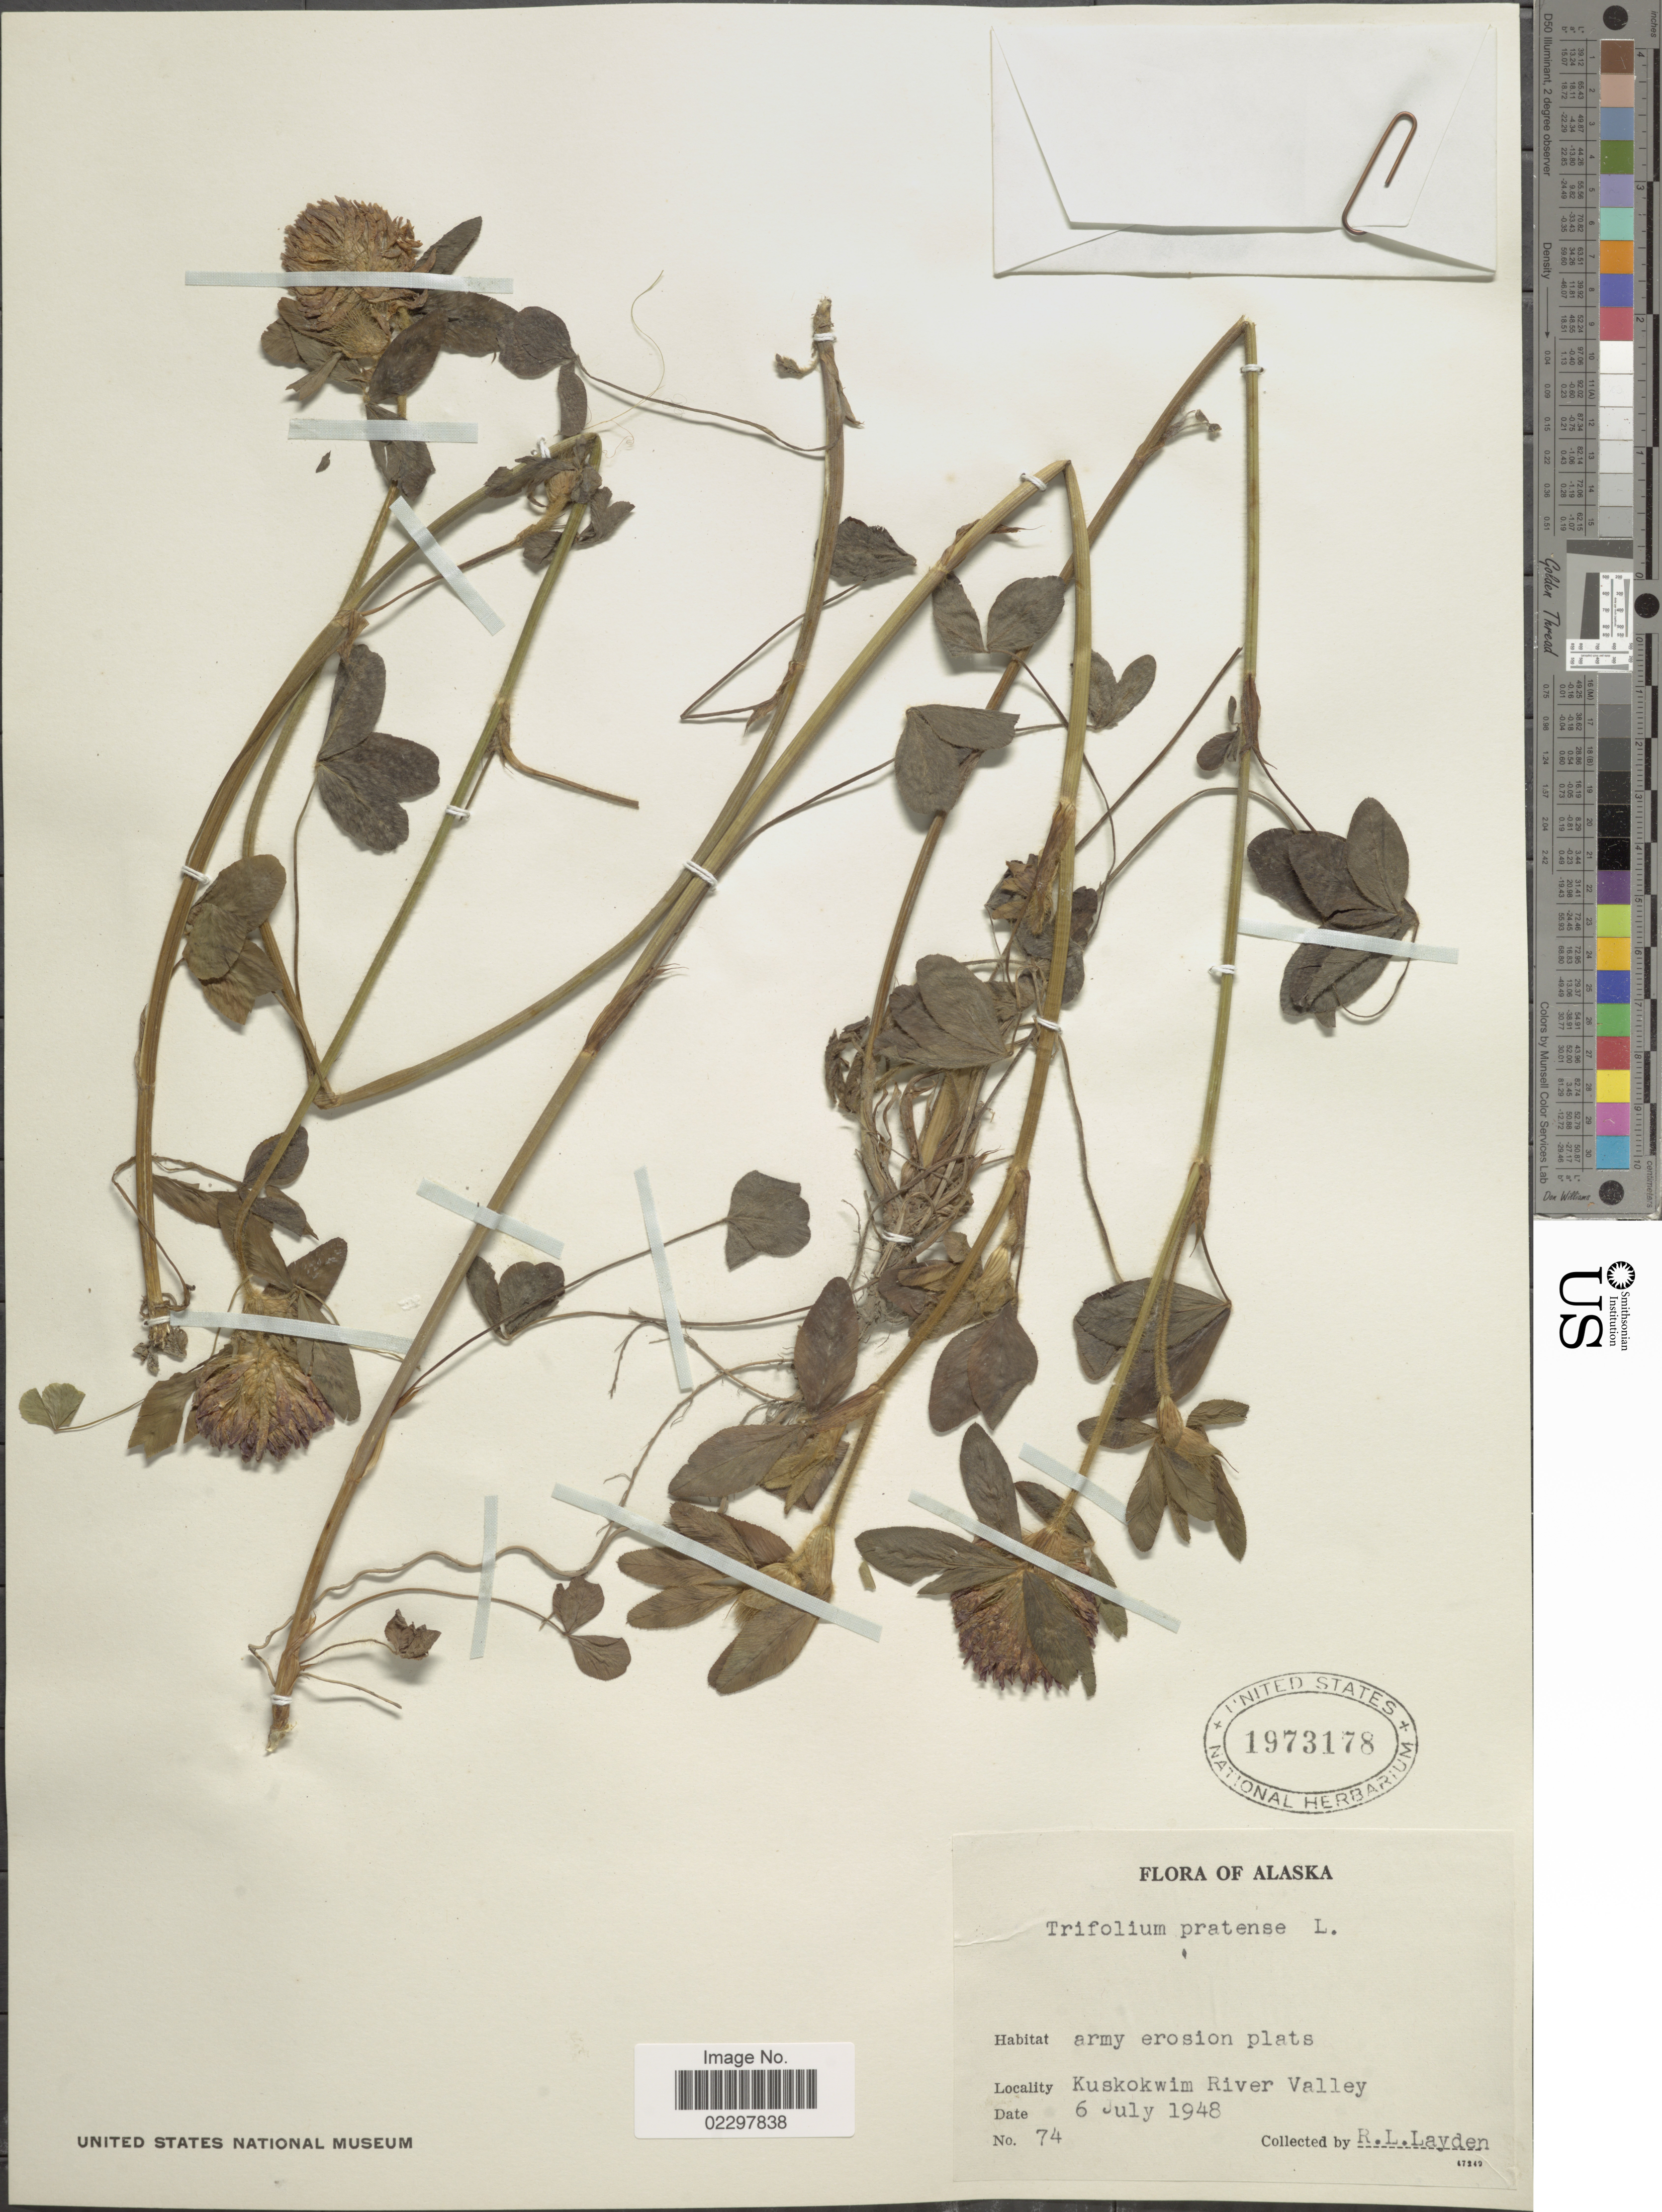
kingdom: Plantae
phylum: Tracheophyta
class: Magnoliopsida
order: Fabales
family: Fabaceae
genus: Trifolium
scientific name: Trifolium pratense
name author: L.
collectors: R. Layden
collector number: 74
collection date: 1948-07-06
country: United States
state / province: Alaska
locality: Army erosion plants, Kuskokwim River Valley.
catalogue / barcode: US 1973178